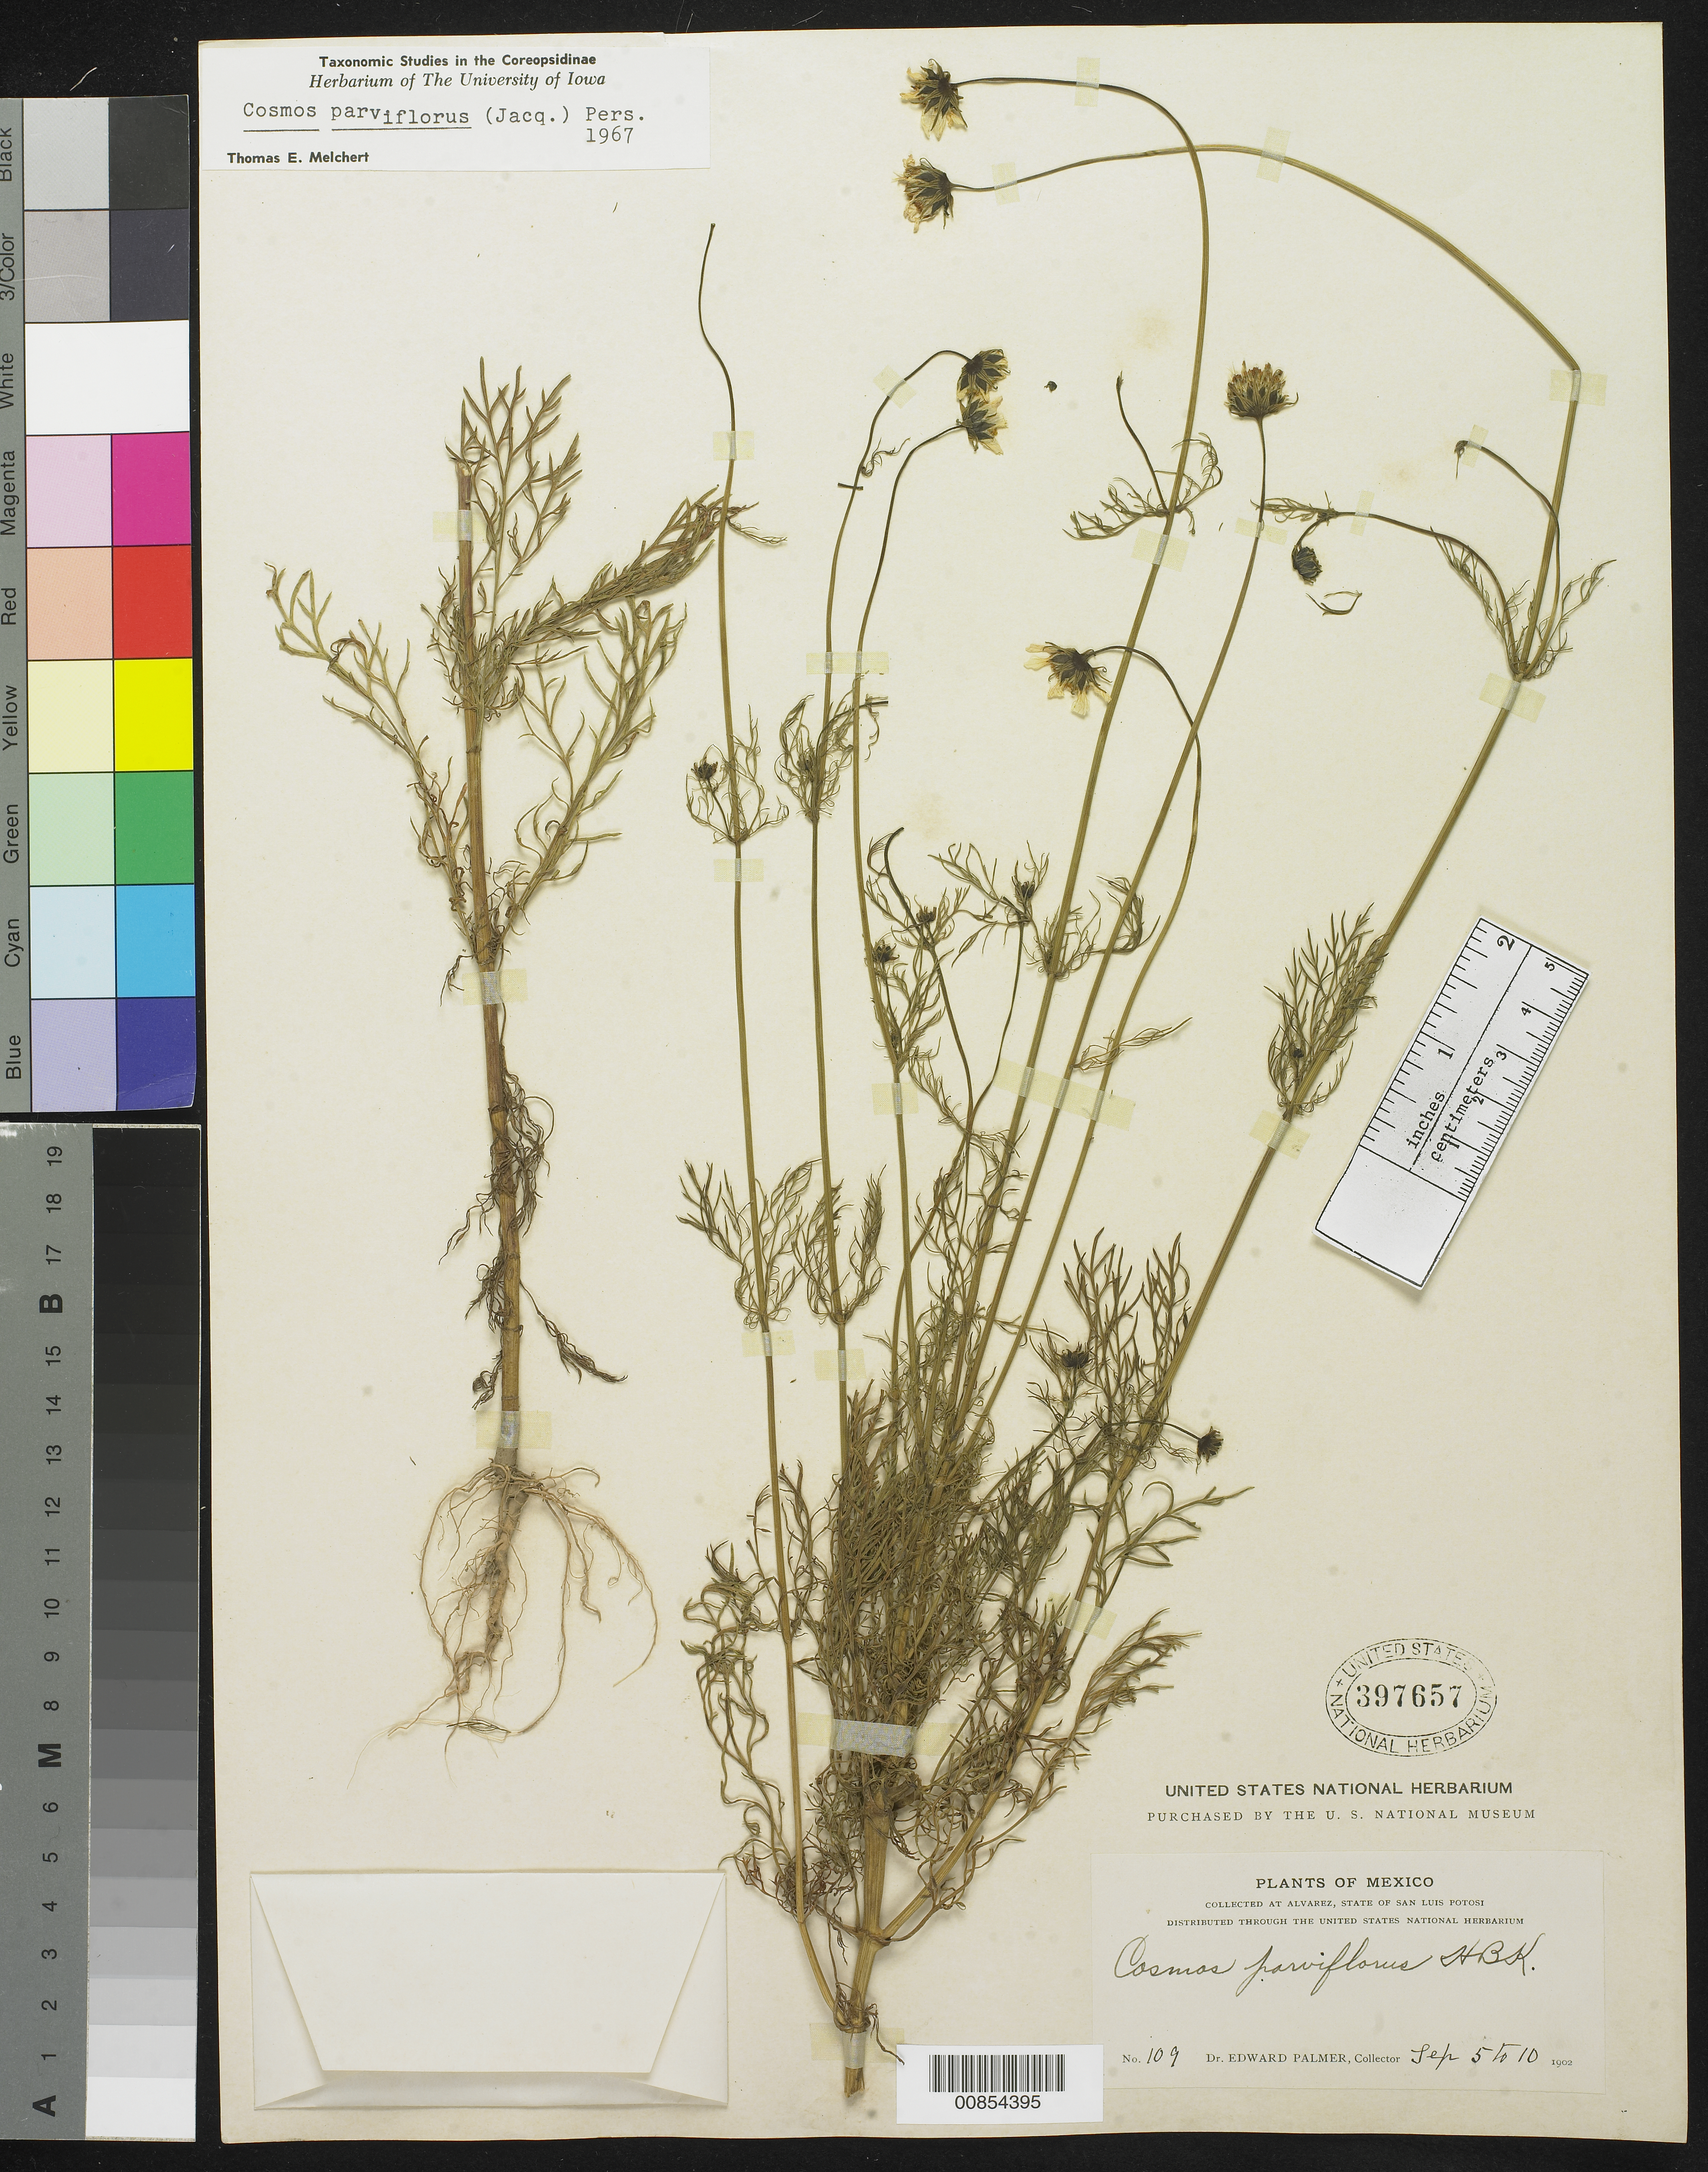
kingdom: Plantae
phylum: Tracheophyta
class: Magnoliopsida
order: Asterales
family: Asteraceae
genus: Cosmos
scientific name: Cosmos parviflorus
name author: (Jacq.) Pers.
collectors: E. Palmer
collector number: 109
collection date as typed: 05 Sep 1902 to 10 Sep 1902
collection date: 1902-09-05/1902-09-10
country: Mexico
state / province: San Luis Potosí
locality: Alvarez, San Luis Potosí.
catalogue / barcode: US 397657